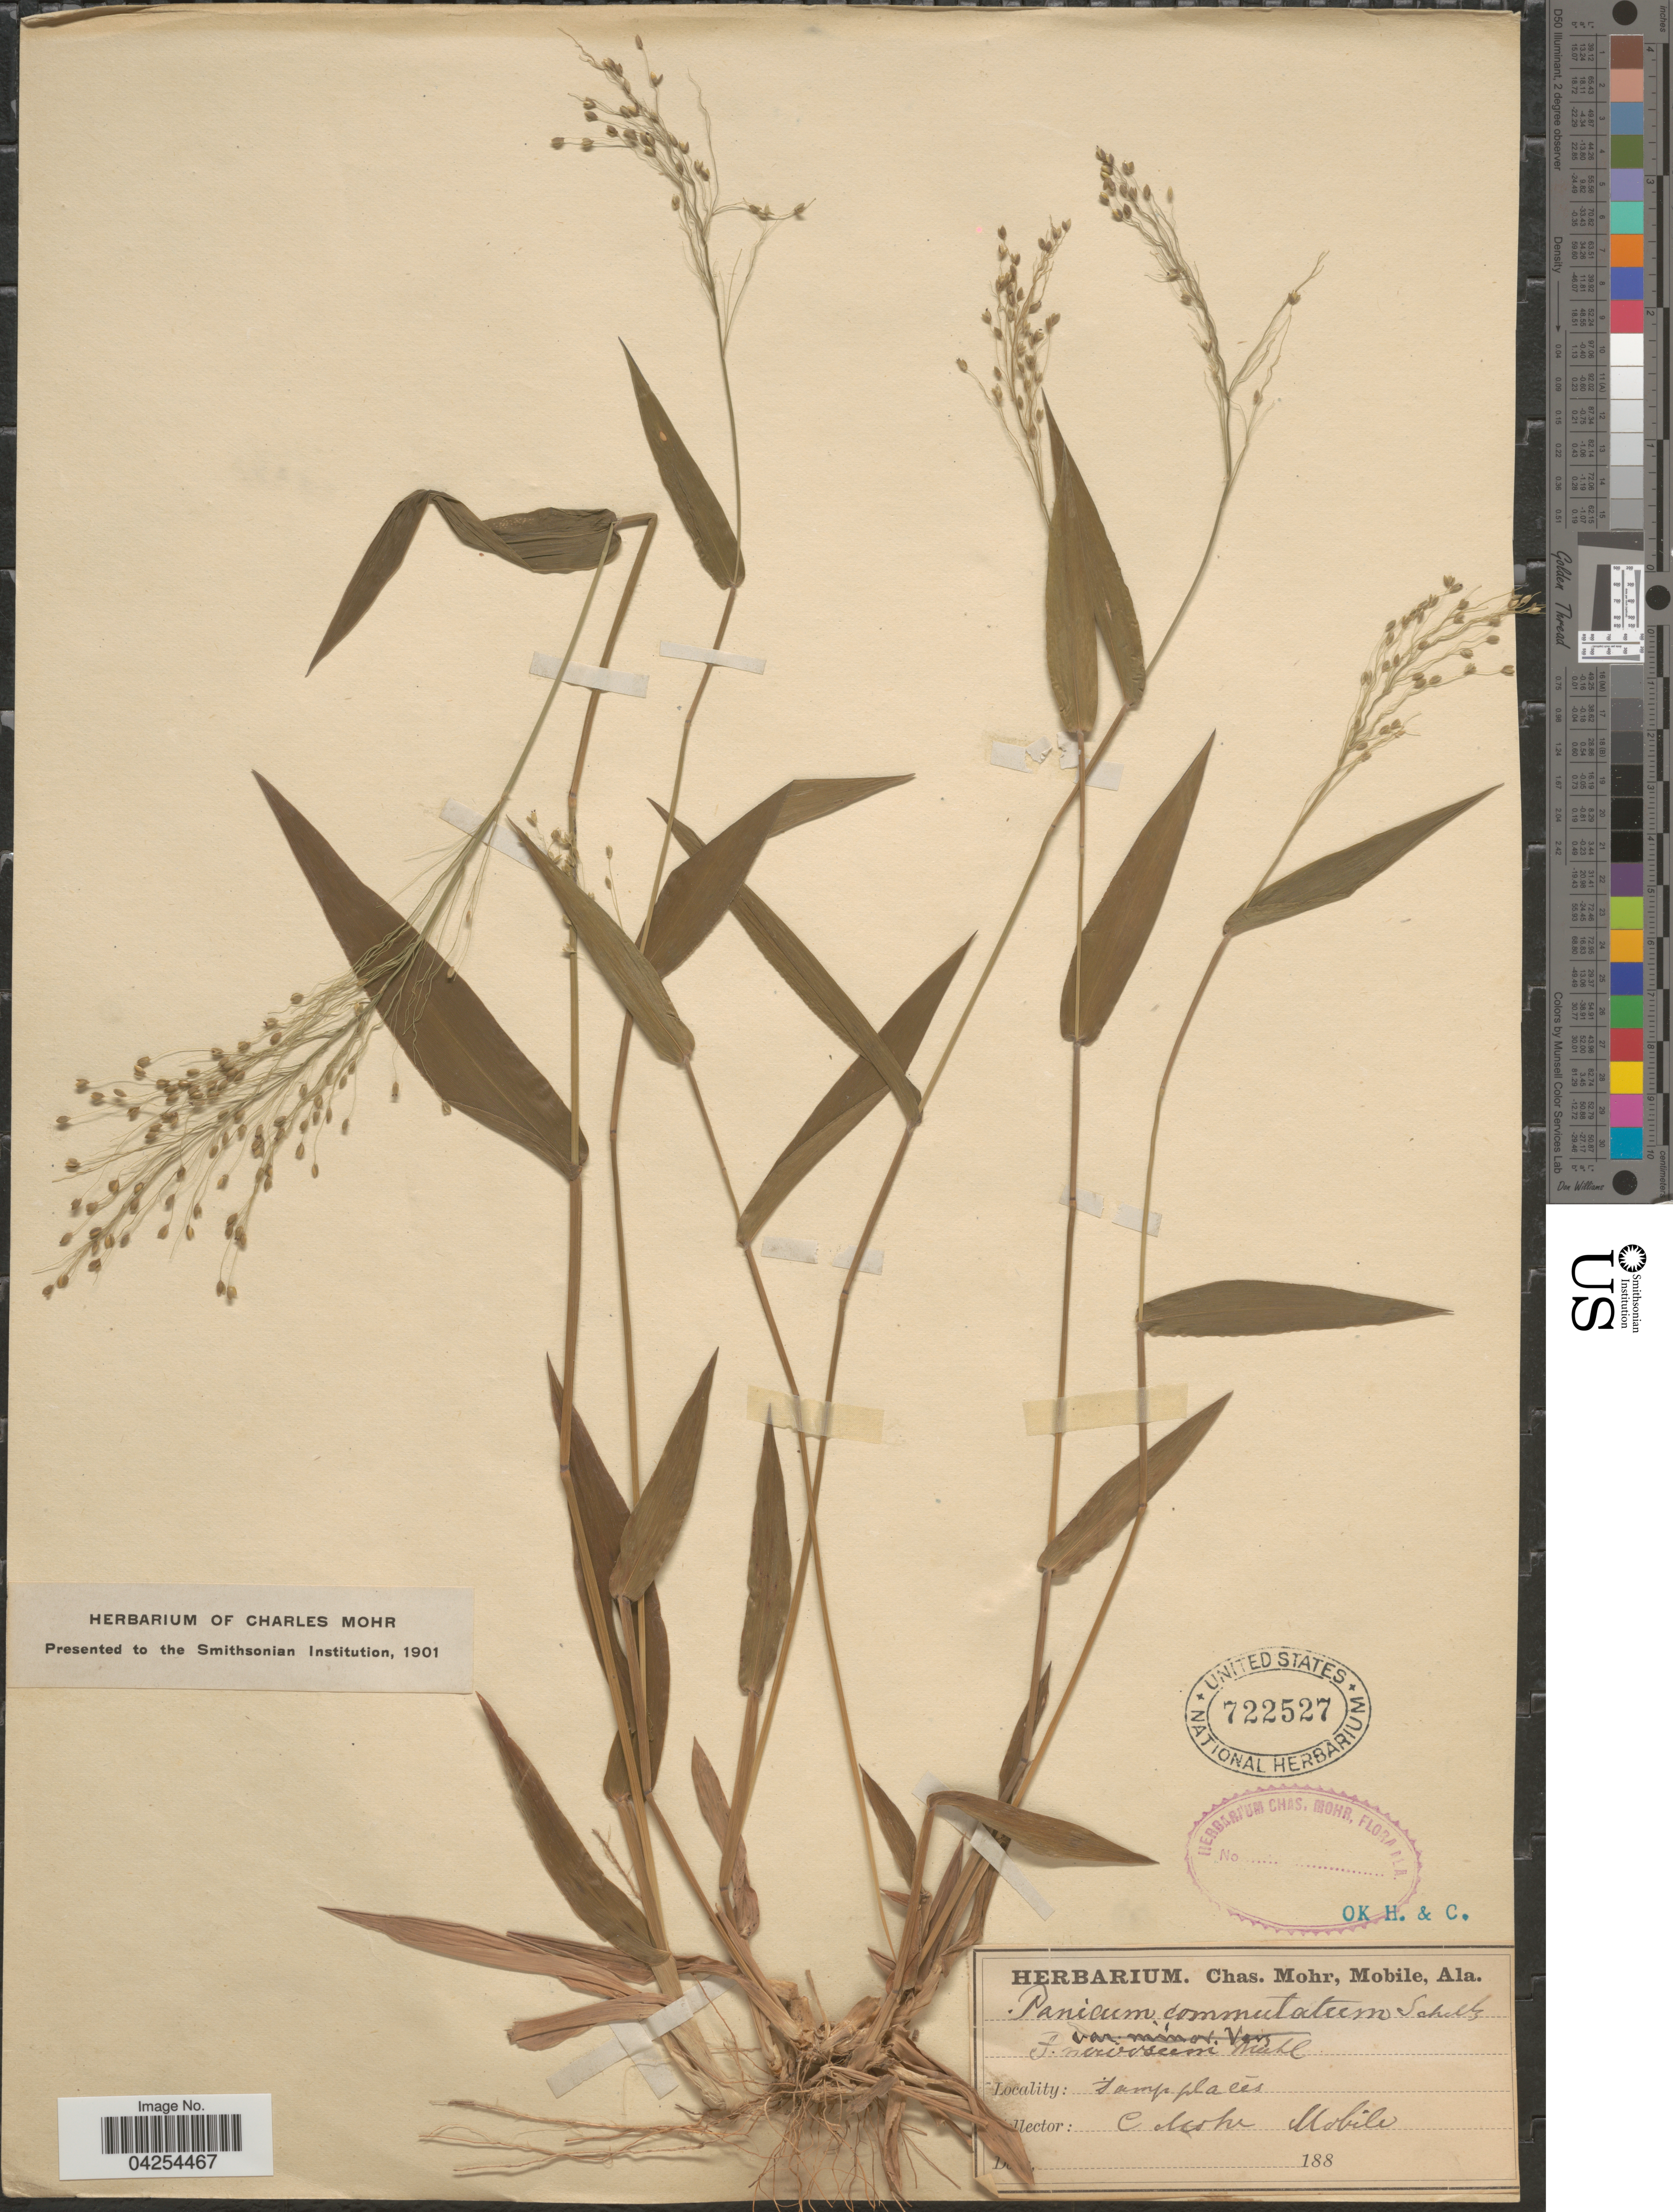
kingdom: Plantae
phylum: Tracheophyta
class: Liliopsida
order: Poales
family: Poaceae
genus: Dichanthelium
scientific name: Dichanthelium commutatum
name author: (Schult.) Gould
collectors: Mohr, C. T. (herbarium)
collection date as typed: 188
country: United States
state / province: Alabama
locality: Damp places. Mobile.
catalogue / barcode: US 722527